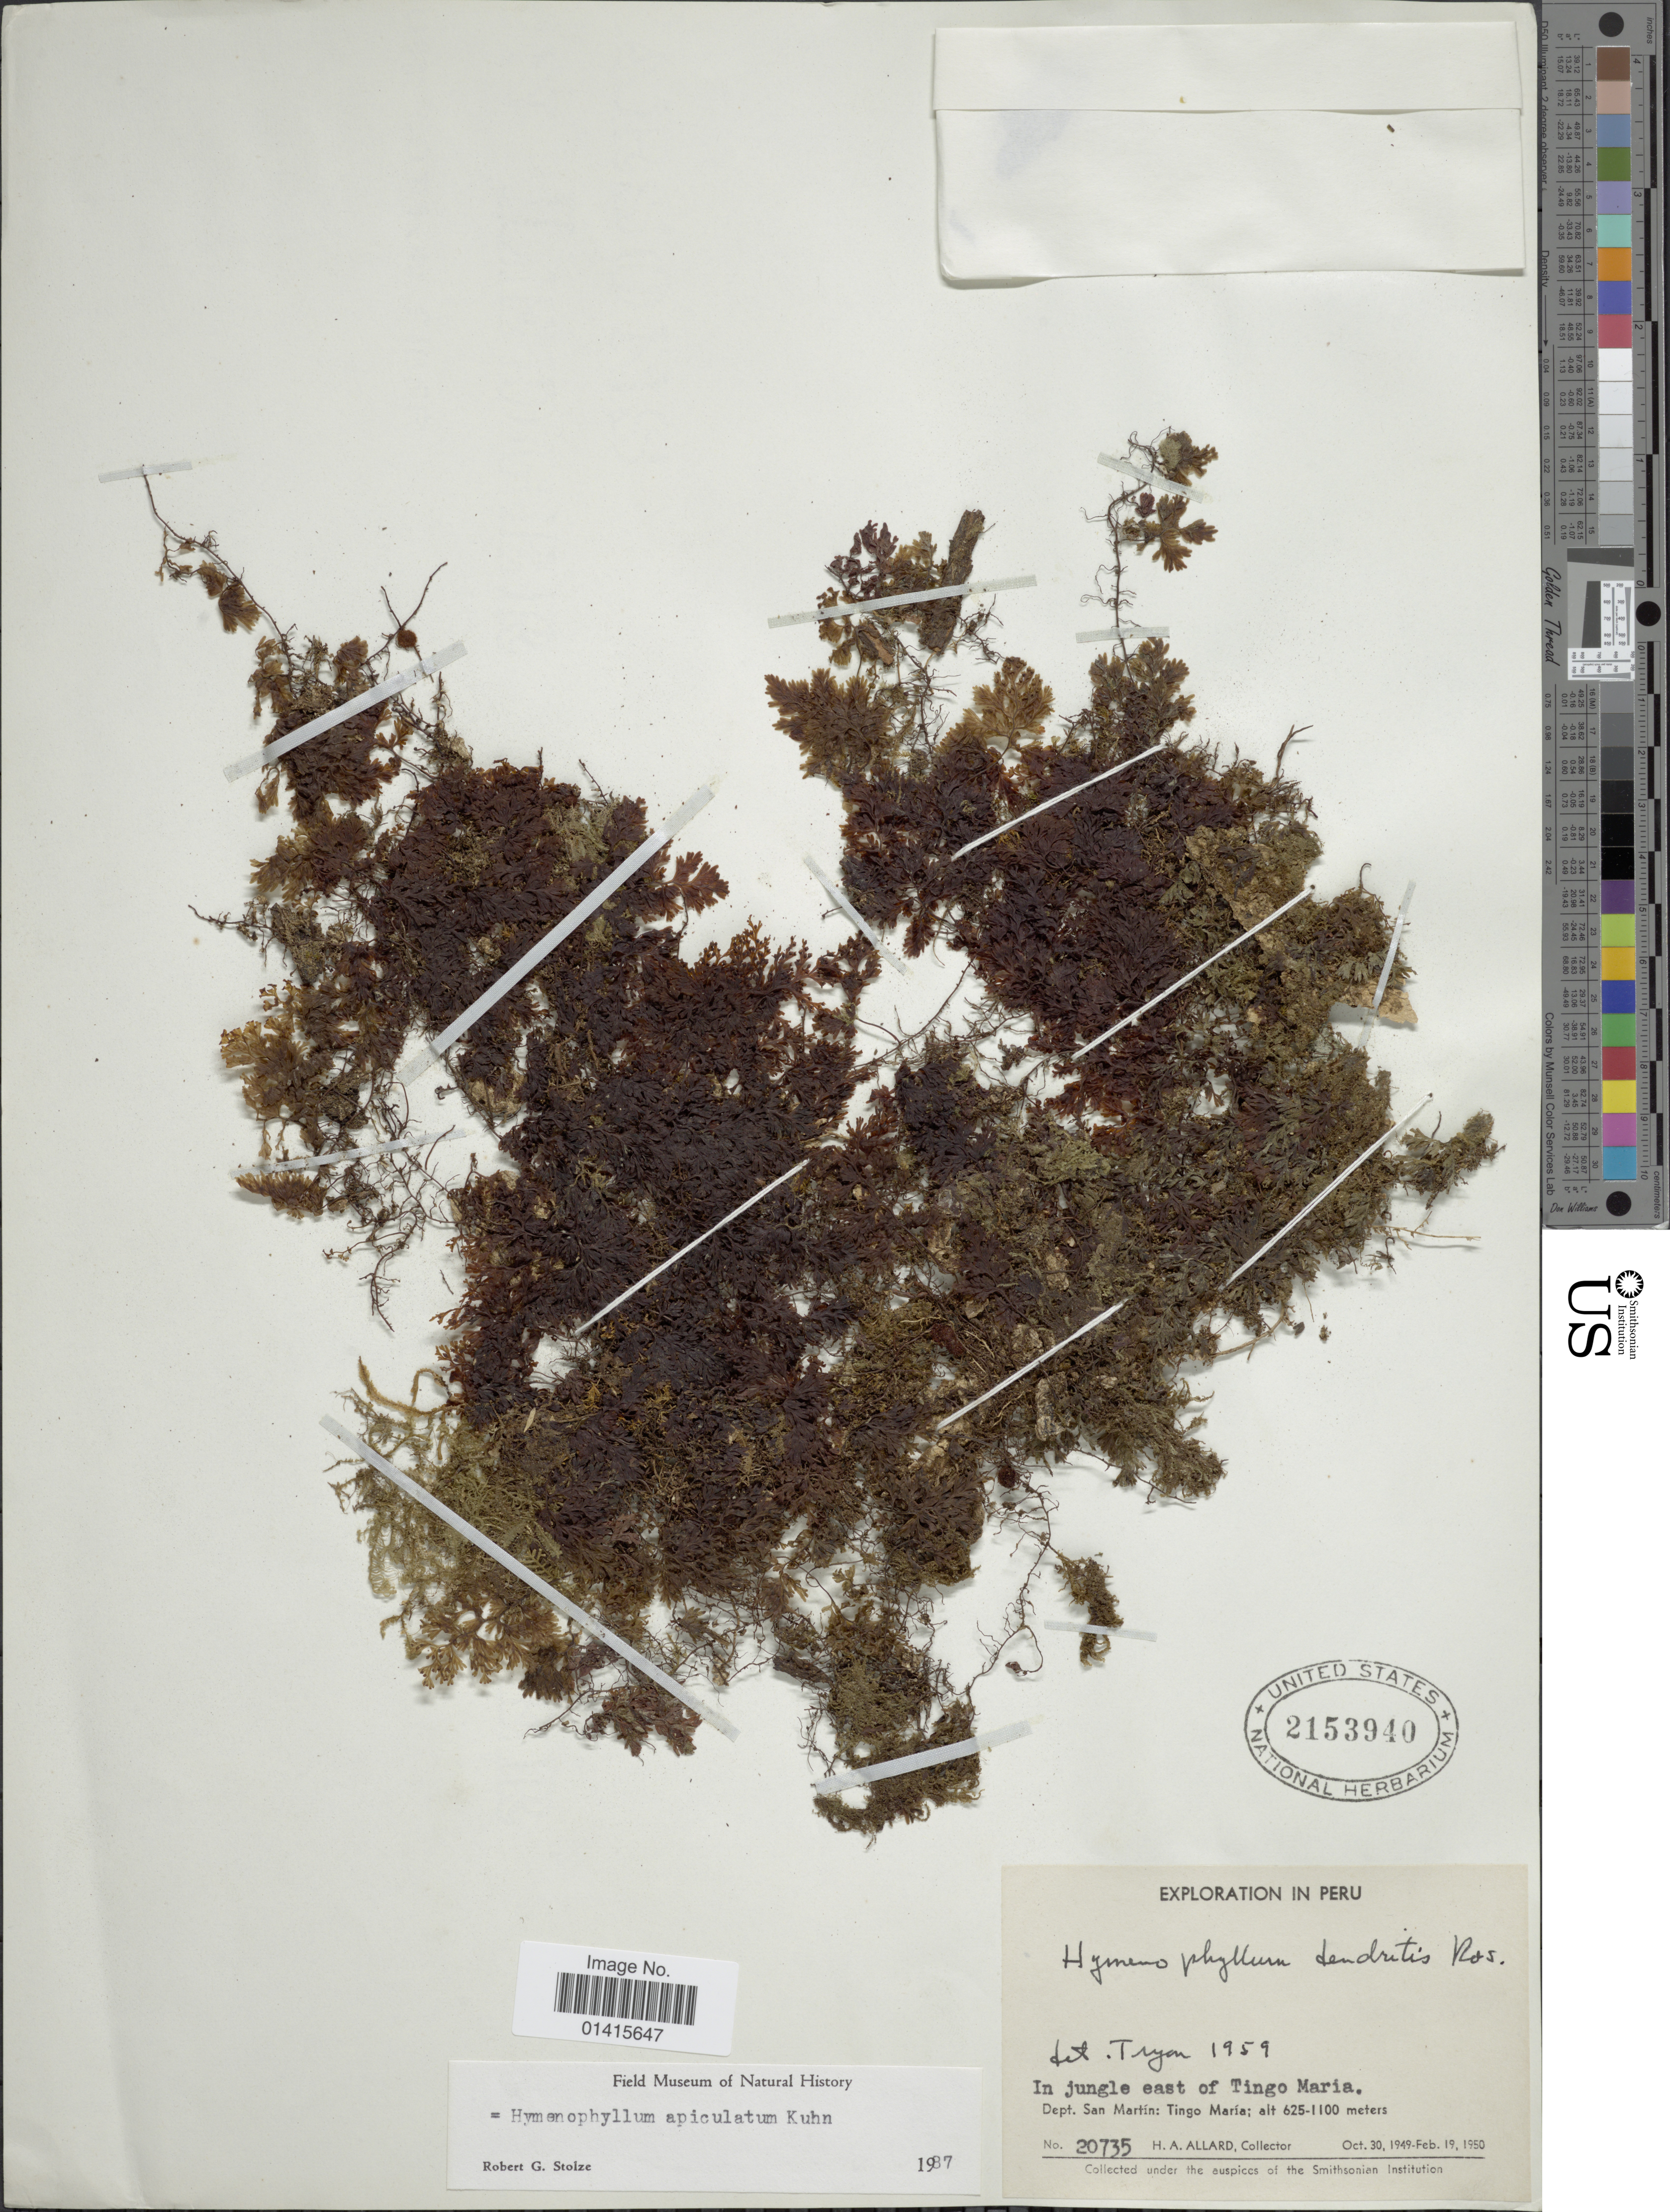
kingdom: Plantae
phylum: Tracheophyta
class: Polypodiopsida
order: Hymenophyllales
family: Hymenophyllaceae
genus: Hymenophyllum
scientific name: Hymenophyllum apiculatum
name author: Mett. ex Kuhn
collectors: H. A. Allard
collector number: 20735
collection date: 1949-10-30/1950-02-19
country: Peru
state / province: San Martín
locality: In jungle East of Tingo Maria, Dept. San Martín: Tingo María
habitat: in jungle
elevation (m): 625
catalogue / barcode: US 2153940